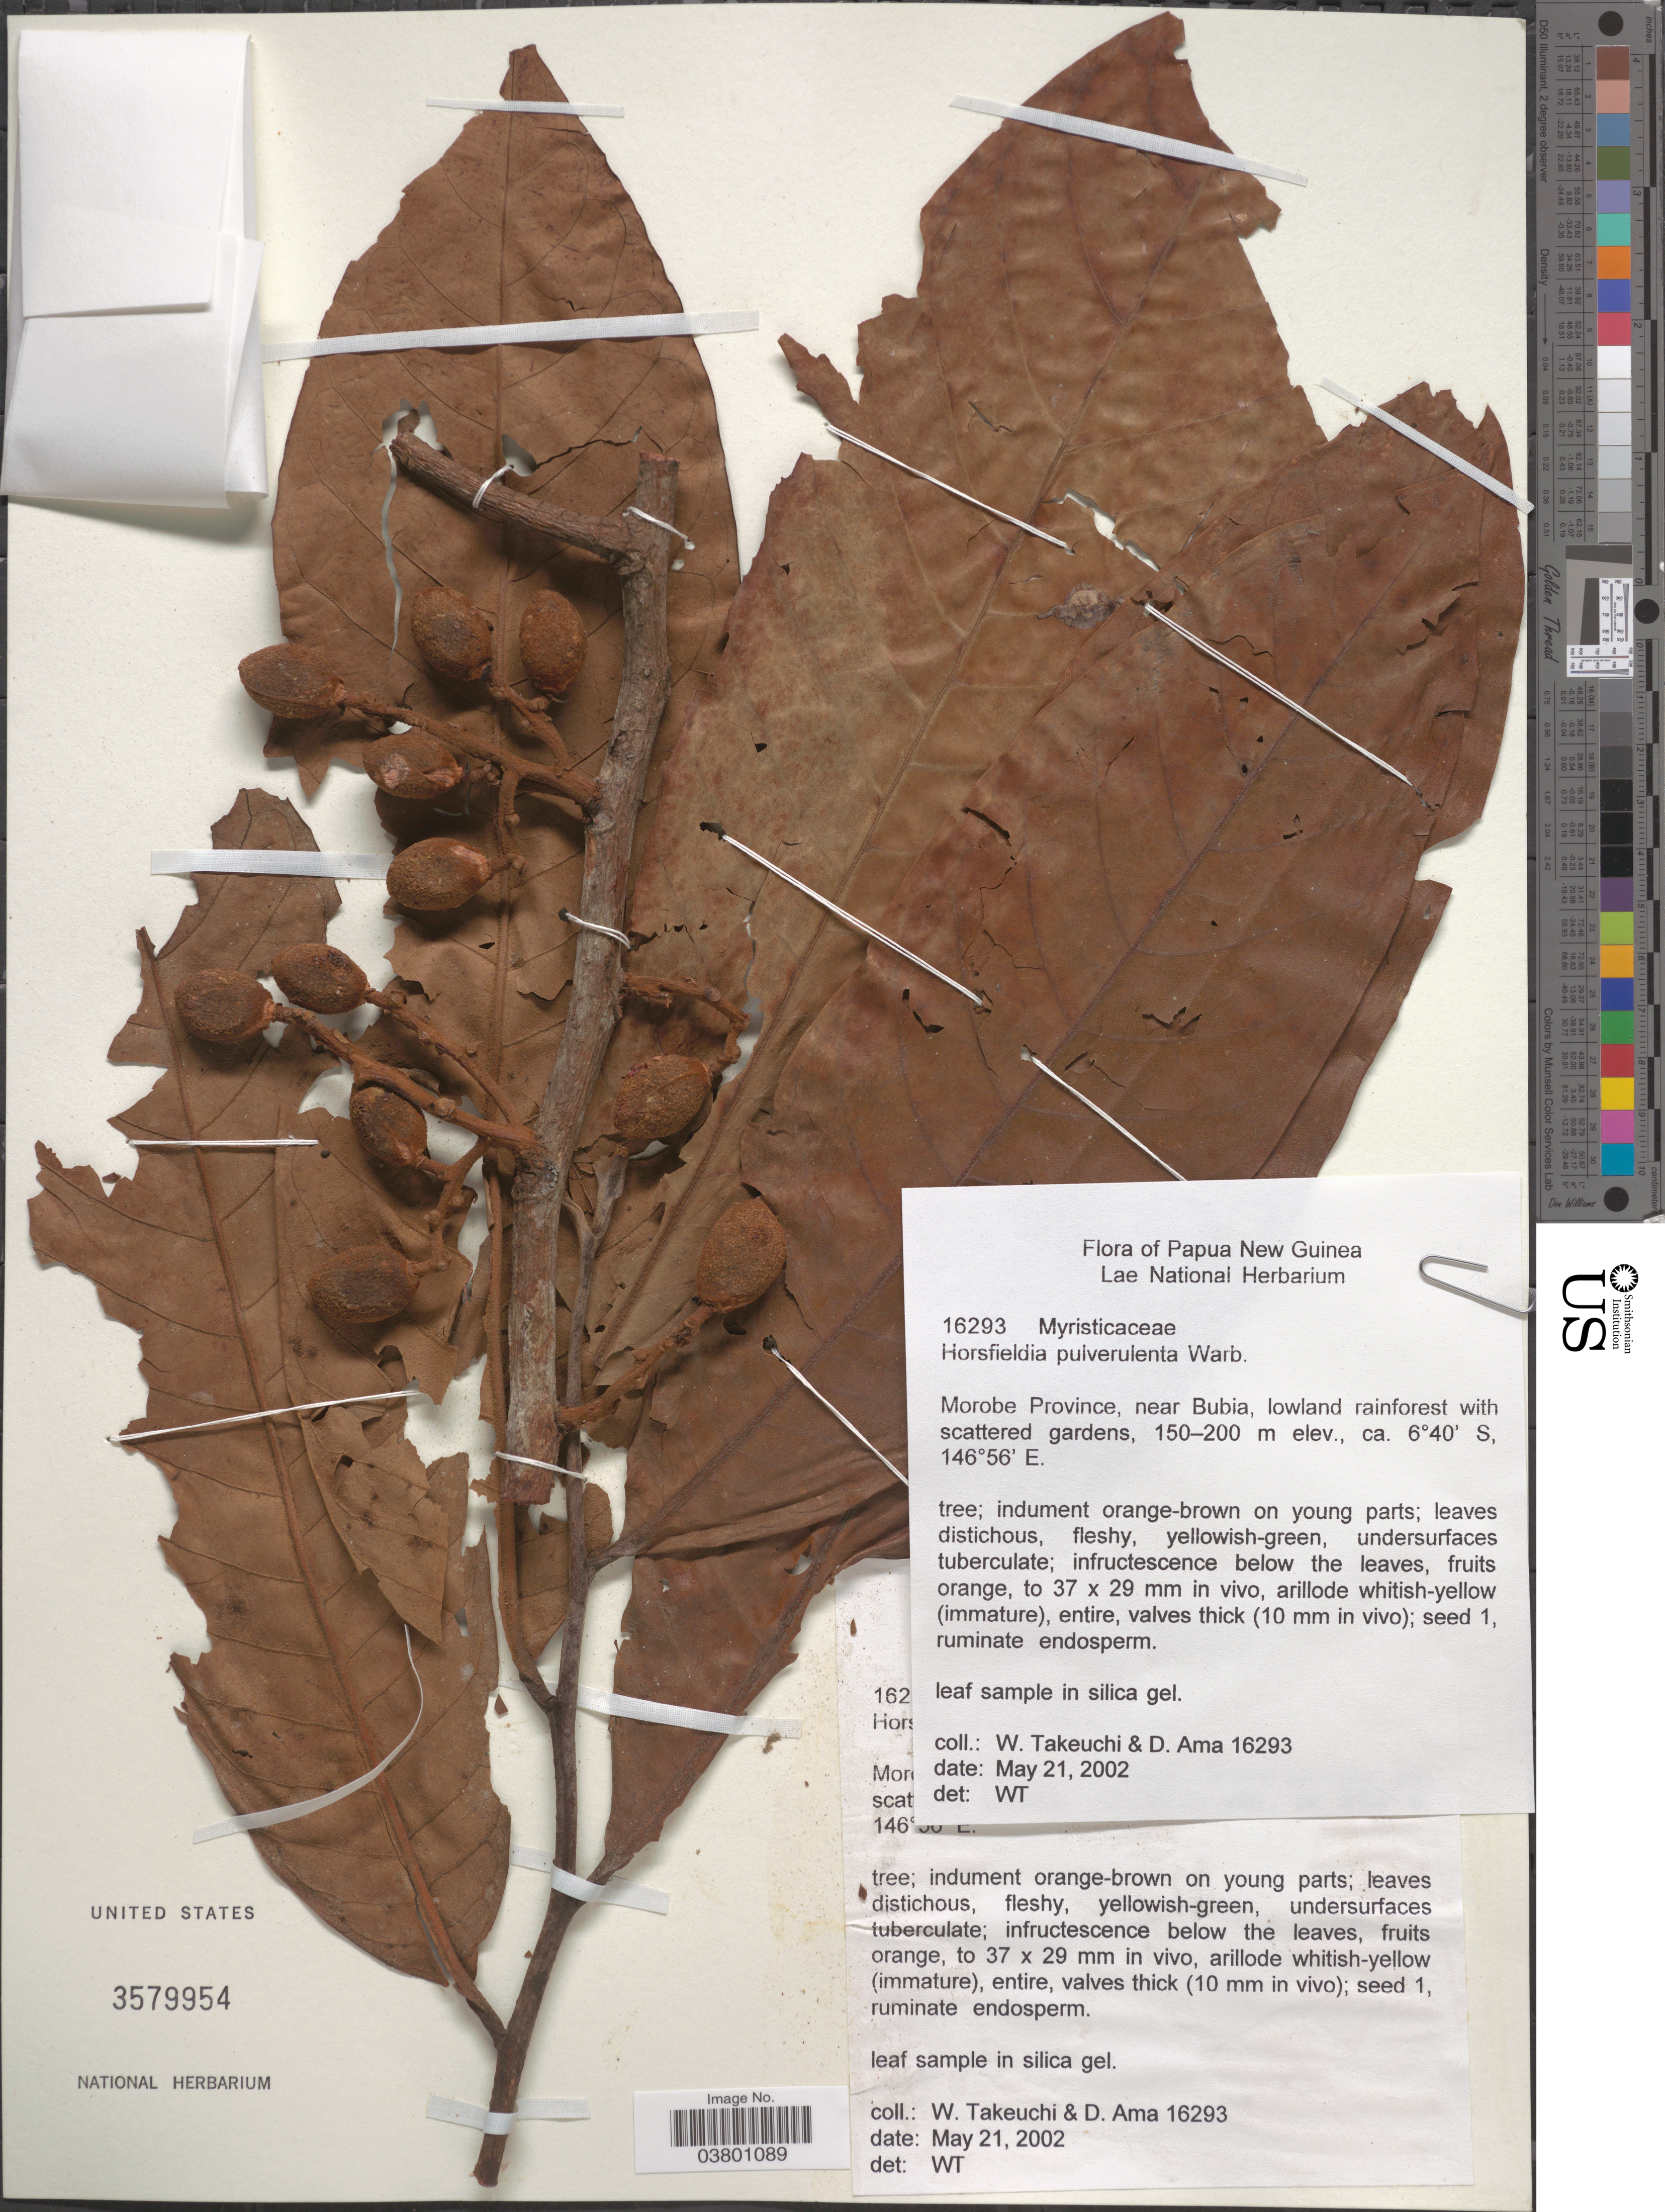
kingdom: Plantae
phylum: Tracheophyta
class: Magnoliopsida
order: Magnoliales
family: Myristicaceae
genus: Horsfieldia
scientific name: Horsfieldia pulverulenta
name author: Warb.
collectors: W. Takeuchi & D. Ama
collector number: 16293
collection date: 2002-05-21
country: Papua New Guinea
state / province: Morobe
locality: Morobe Province, near Bubia.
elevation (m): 150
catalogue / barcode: US 3579954